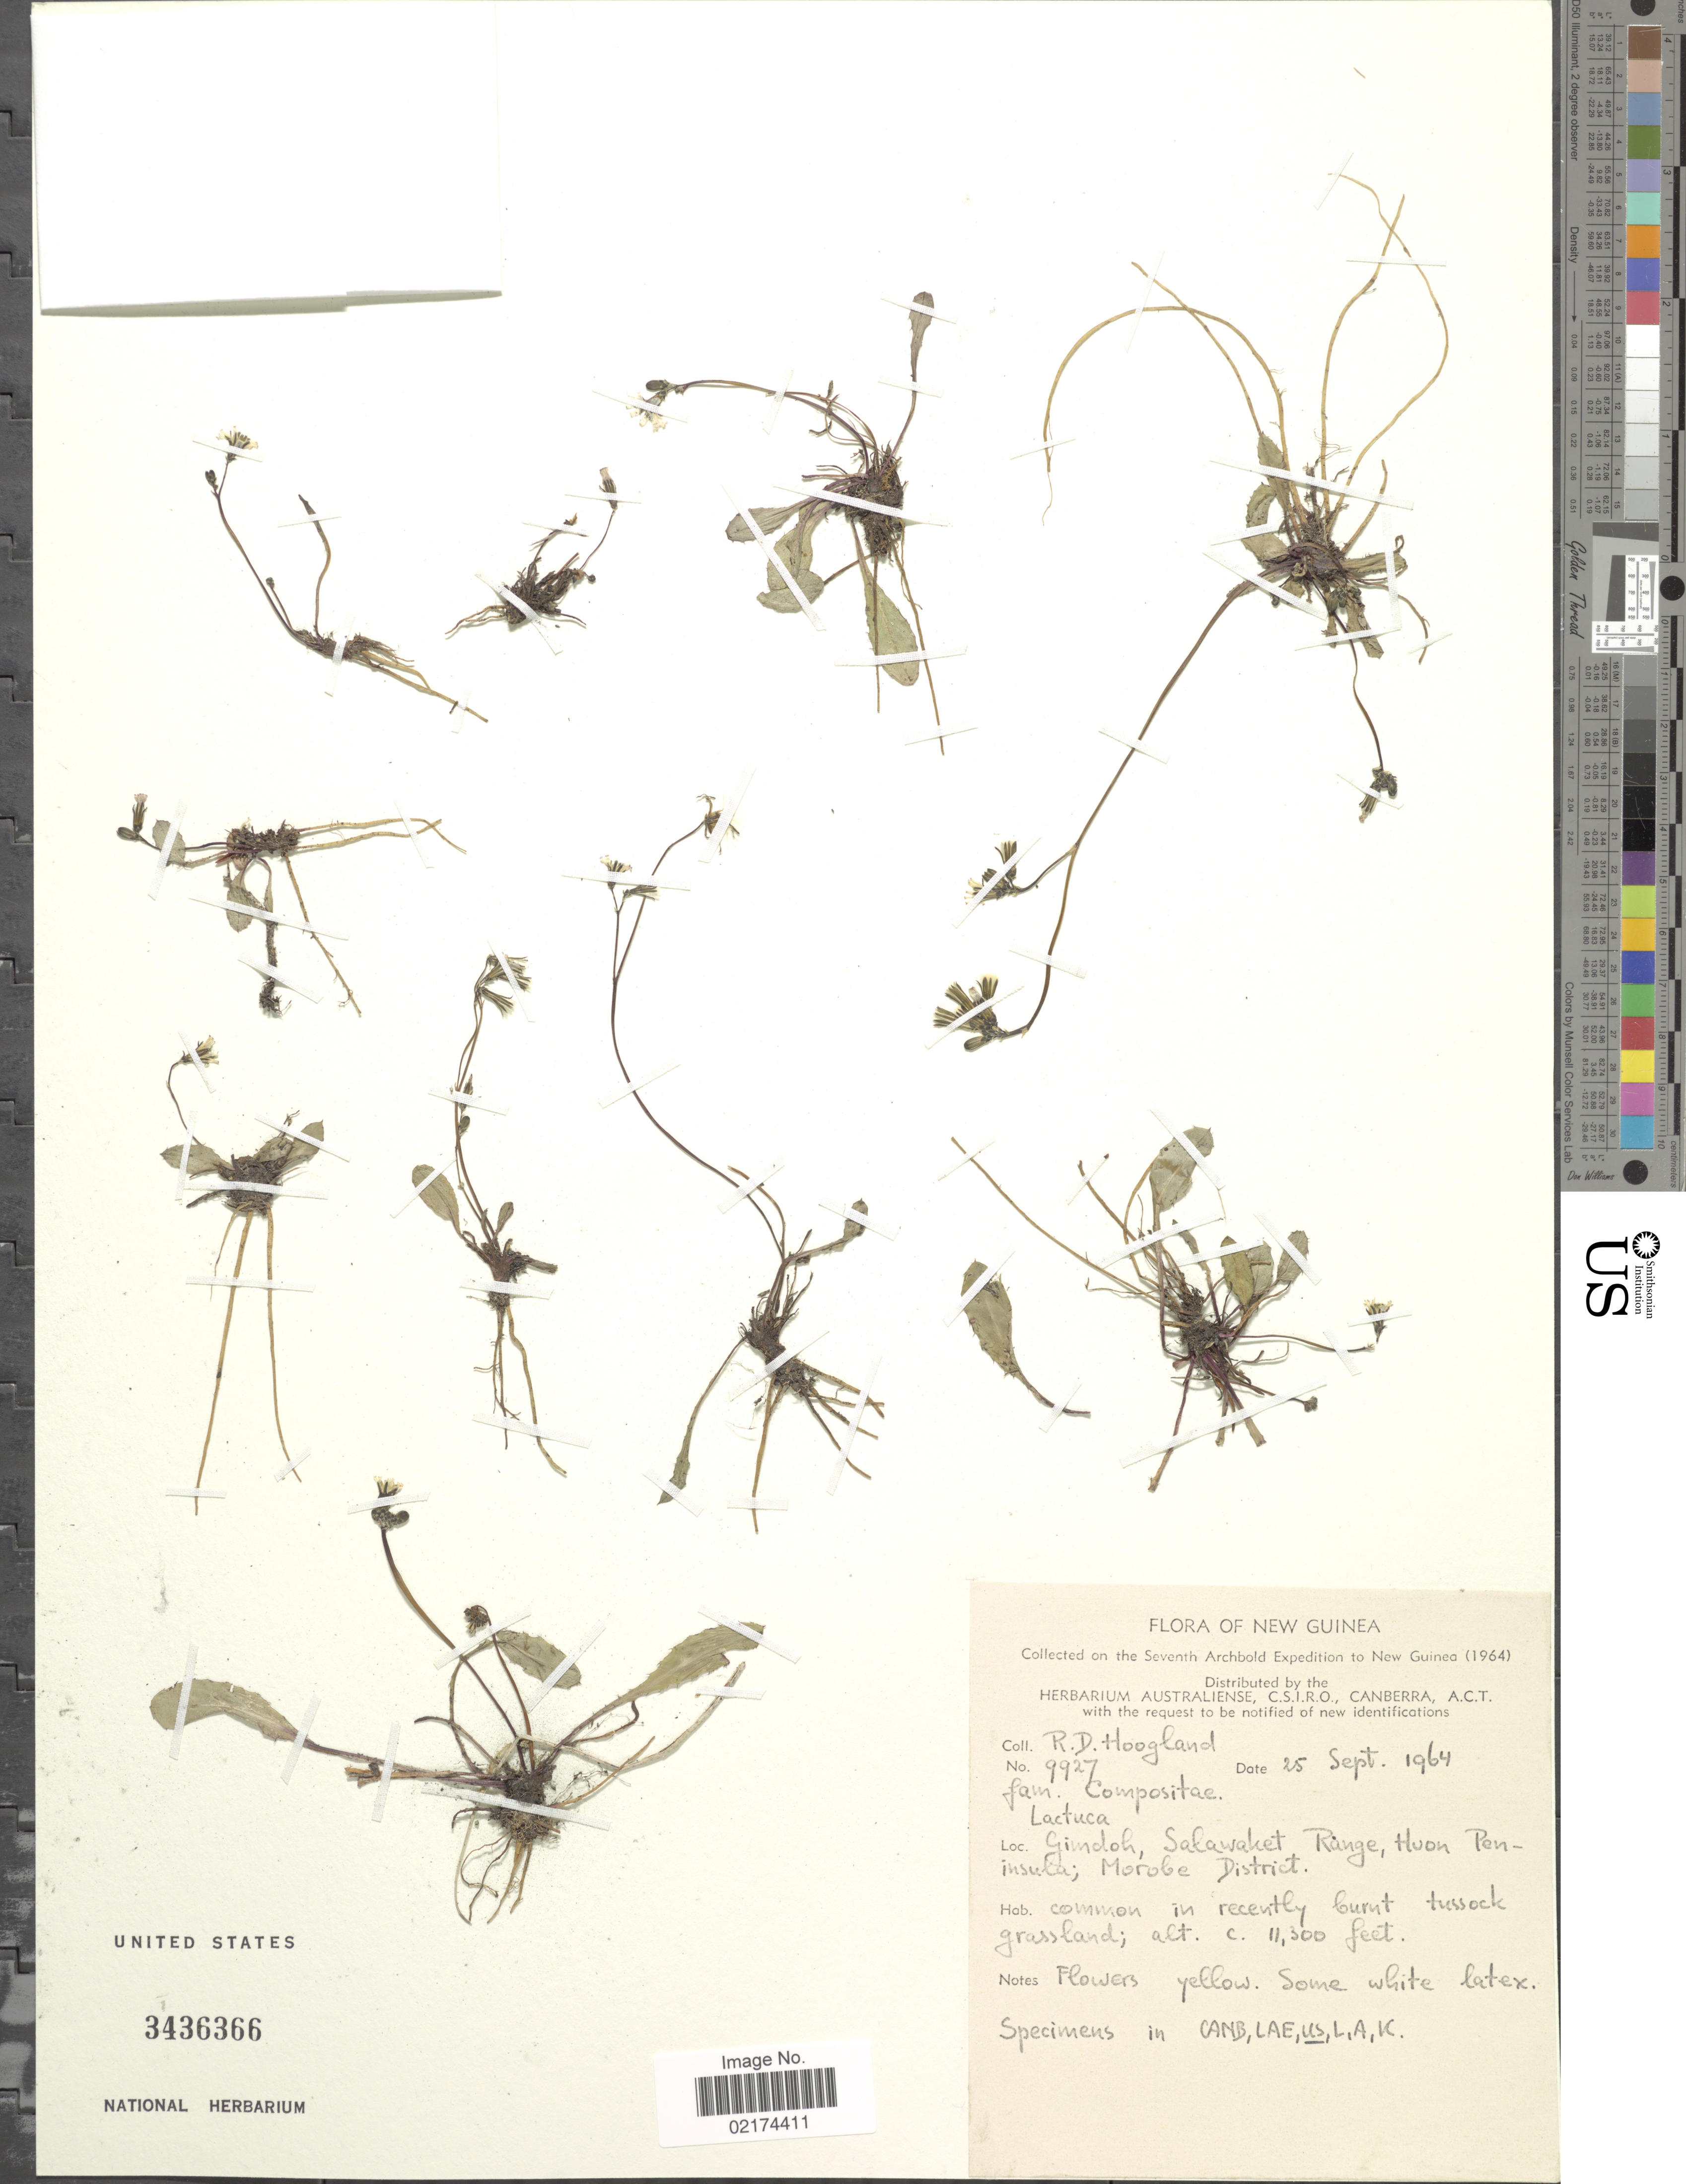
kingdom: Plantae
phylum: Tracheophyta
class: Magnoliopsida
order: Asterales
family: Asteraceae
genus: Lactuca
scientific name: Lactuca laevigata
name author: (Blume) DC.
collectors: R. D. Hoogland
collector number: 9927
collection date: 1964-09-25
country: Papua New Guinea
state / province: Morobe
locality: Seventh Archbold, Gimdoh, Salawaket Range, Huon Peninsula, Morobe District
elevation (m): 3444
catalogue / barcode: US 3436366